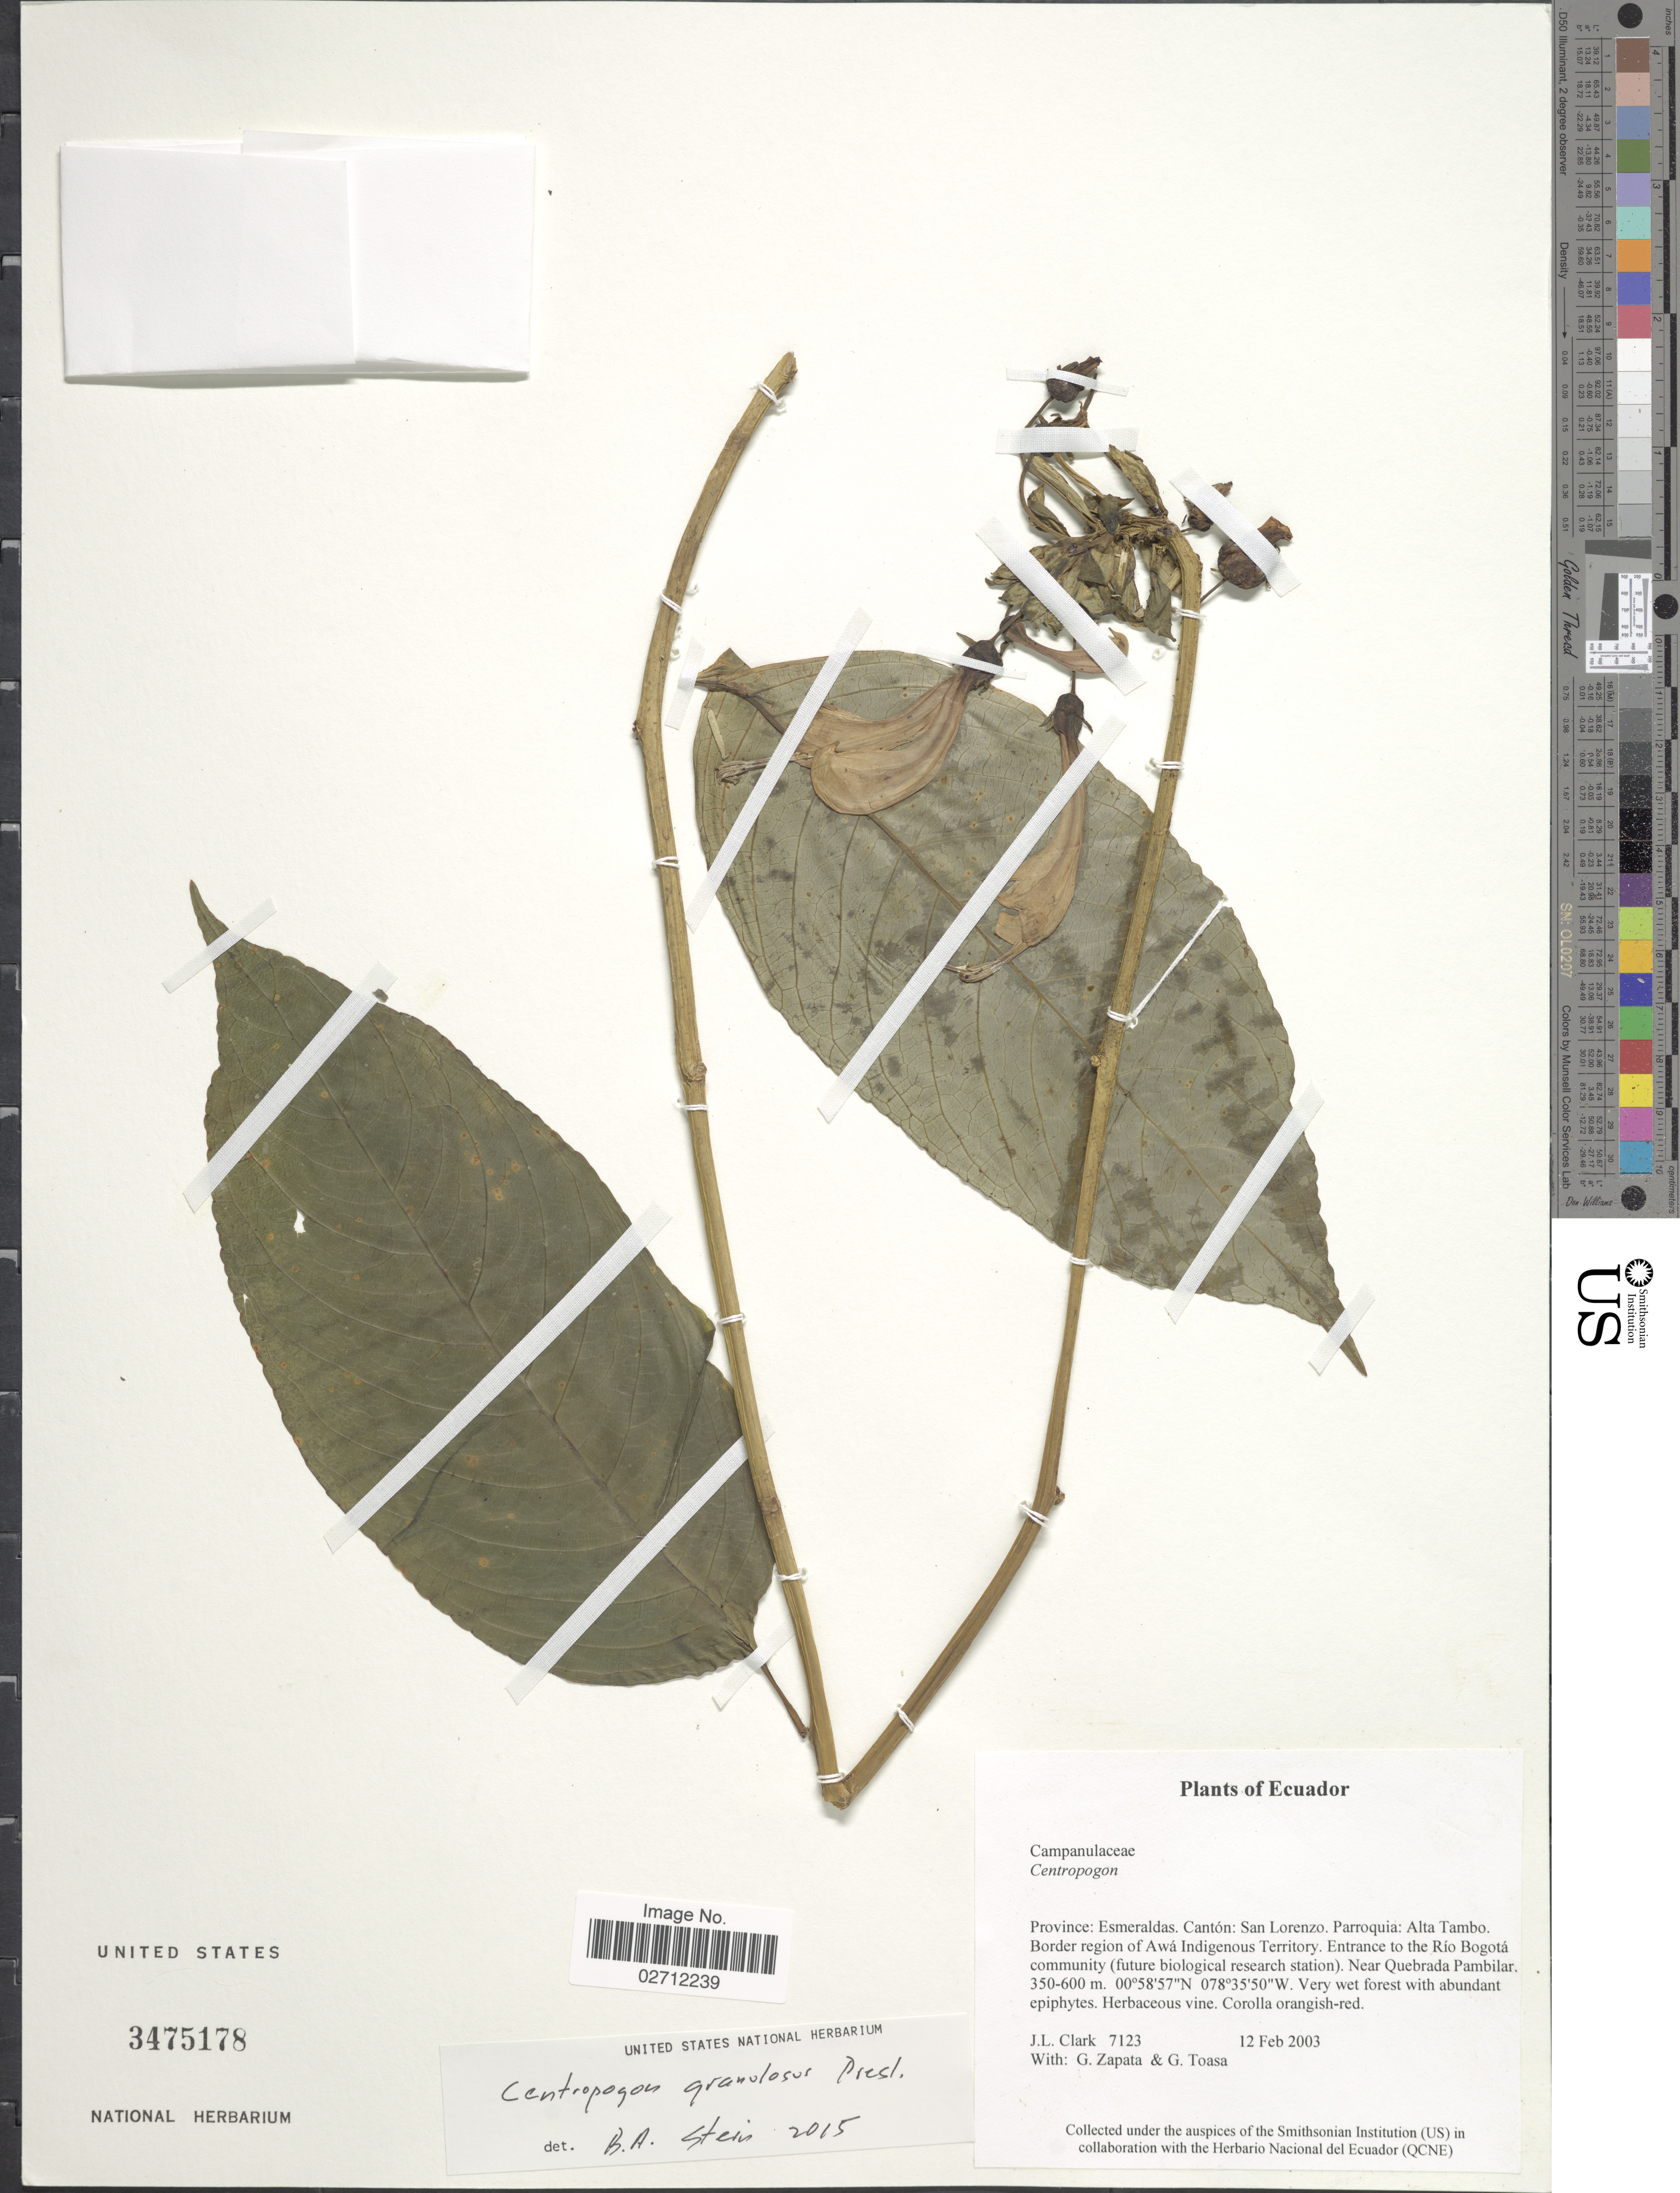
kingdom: Plantae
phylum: Tracheophyta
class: Magnoliopsida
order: Asterales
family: Campanulaceae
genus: Centropogon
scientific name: Centropogon granulosus subsp. granulosus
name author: C. Presl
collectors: J. L. Clark, G. Zapata & G. Toasa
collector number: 7123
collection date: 2003-02-12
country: Ecuador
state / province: Esmeraldas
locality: Canton: San Lorenzo, Parroquia: Alta Tambo, Border region of Awa Indigenous Territory, entrance to the Rio Bogota community (future biological research station), near Quebrada Pambilar.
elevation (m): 350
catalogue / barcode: US 2475178